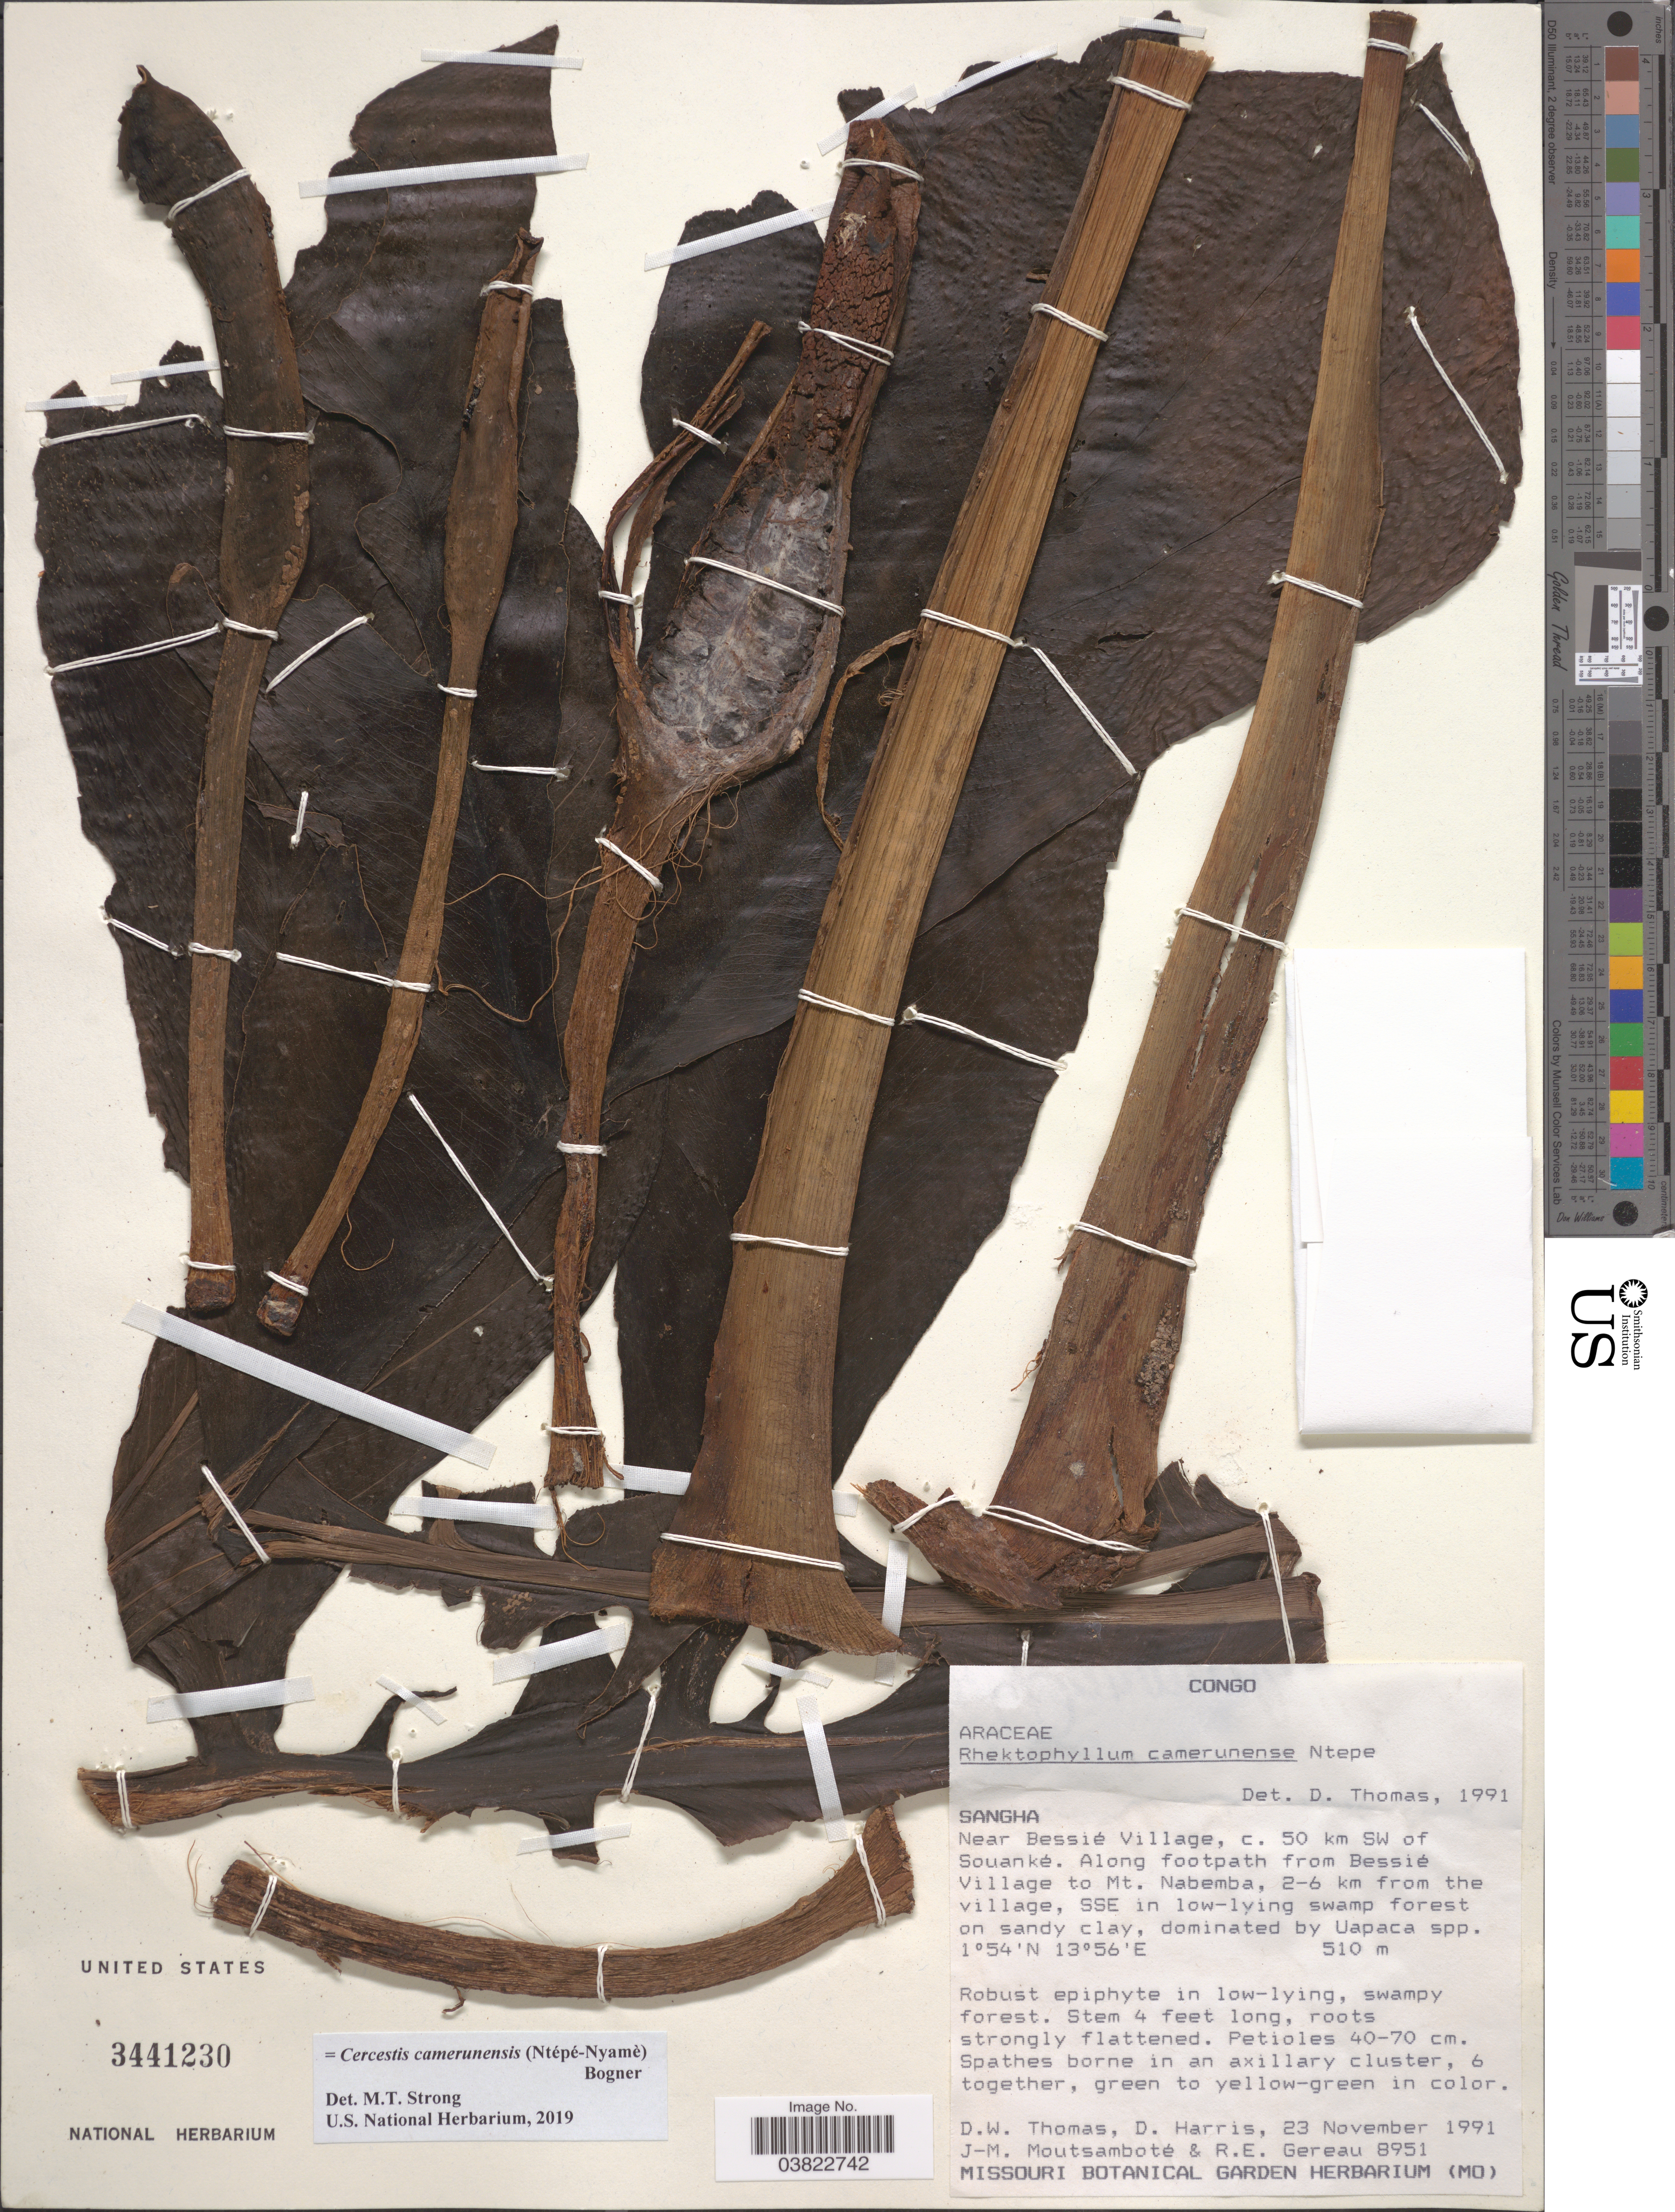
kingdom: Plantae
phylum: Tracheophyta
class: Liliopsida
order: Alismatales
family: Araceae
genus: Cercestis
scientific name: Cercestis camerunensis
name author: (Ntépé-Nyamè) Bogner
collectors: D. W. Thomas, D. Harris, J. Moutsambote & R. Gereau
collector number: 8951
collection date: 1991-11-23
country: Congo, Republic of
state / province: Sangha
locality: Near Bessié Village, c. 50 km SW of Souanké. Along footpath from Bessié Village to Mt. Nabemba, 2-6 km from the village, SSE in low-lying swamp forest on sandy clay, dominated by Uapaca spp.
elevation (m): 510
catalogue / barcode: US 3441230